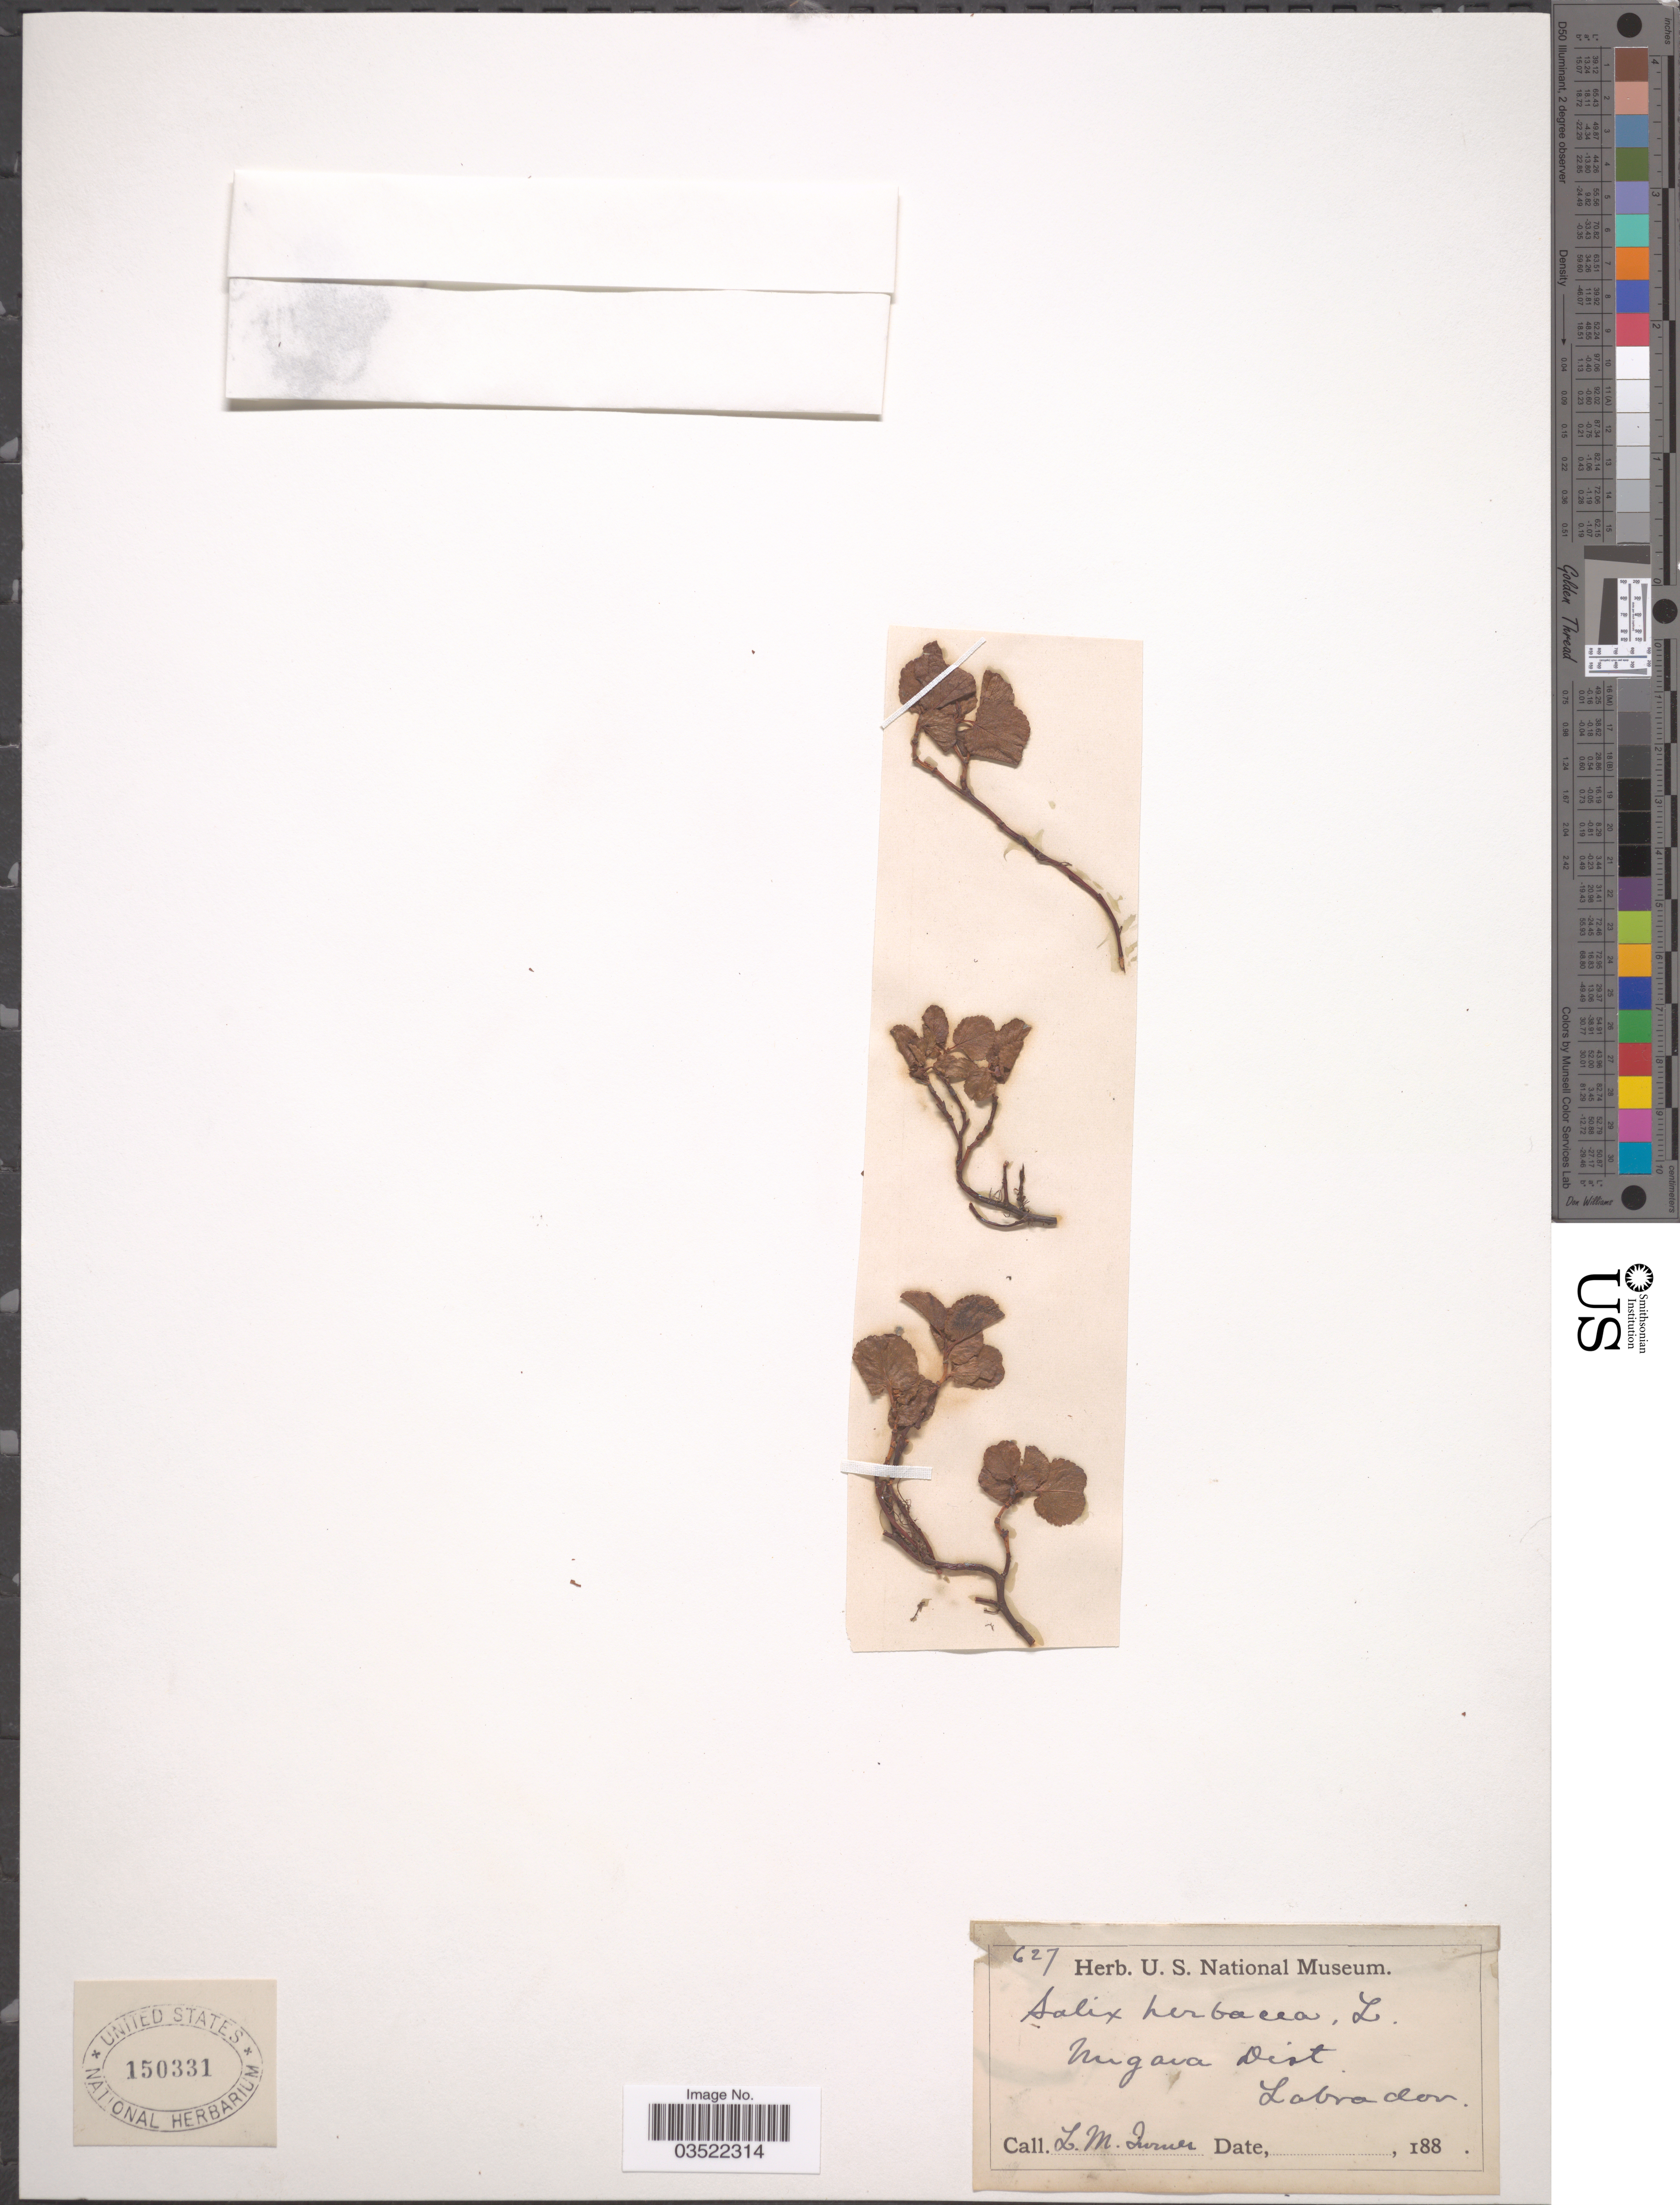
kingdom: Plantae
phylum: Tracheophyta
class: Magnoliopsida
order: Malpighiales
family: Salicaceae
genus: Salix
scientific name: Salix herbacea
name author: L.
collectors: L. M. Turner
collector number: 627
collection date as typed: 188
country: Canada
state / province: Newfoundland and Labrador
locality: Ungava Dist. Labrador.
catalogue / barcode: US 150331